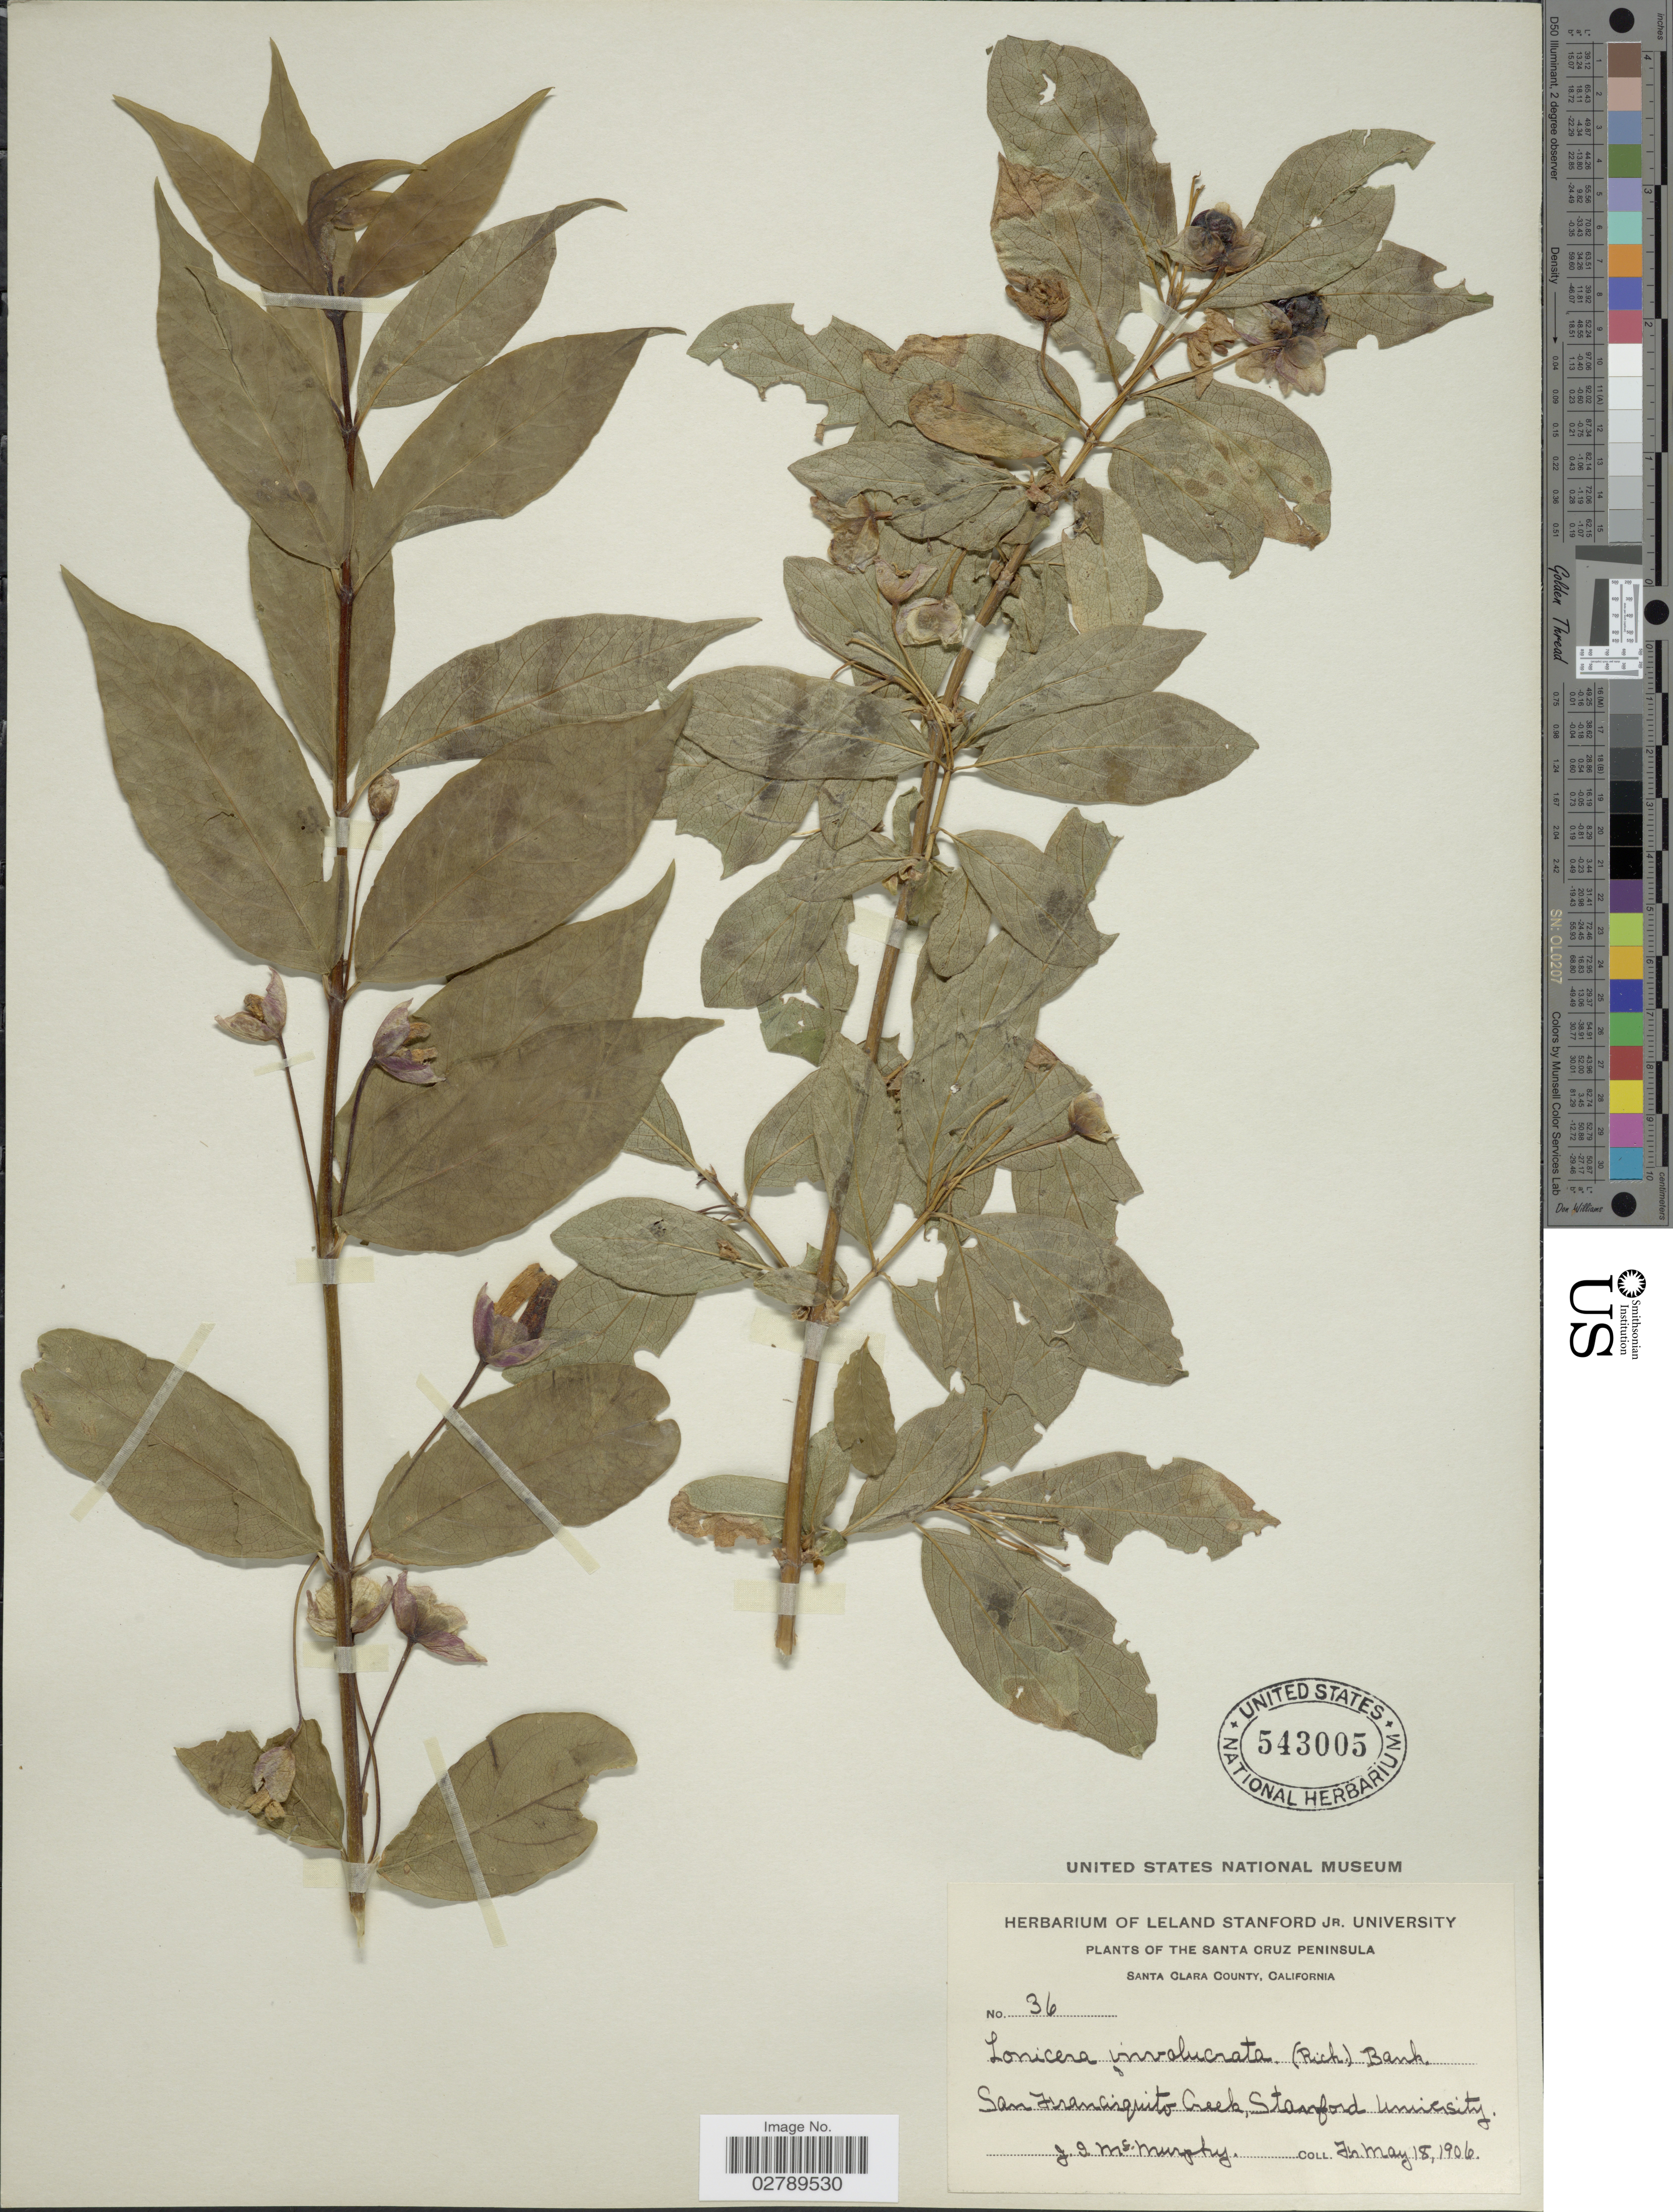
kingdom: Plantae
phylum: Tracheophyta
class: Magnoliopsida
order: Dipsacales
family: Caprifoliaceae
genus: Lonicera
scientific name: Lonicera involucrata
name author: (Richardson) Banks ex Spreng.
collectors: J. McMurphy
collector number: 36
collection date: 1906-05-18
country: United States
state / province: California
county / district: Santa Clara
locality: Santa Cruz Peninsula. Santa Clara County. San Francisquito Creek, Stanford University.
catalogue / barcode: US 543005